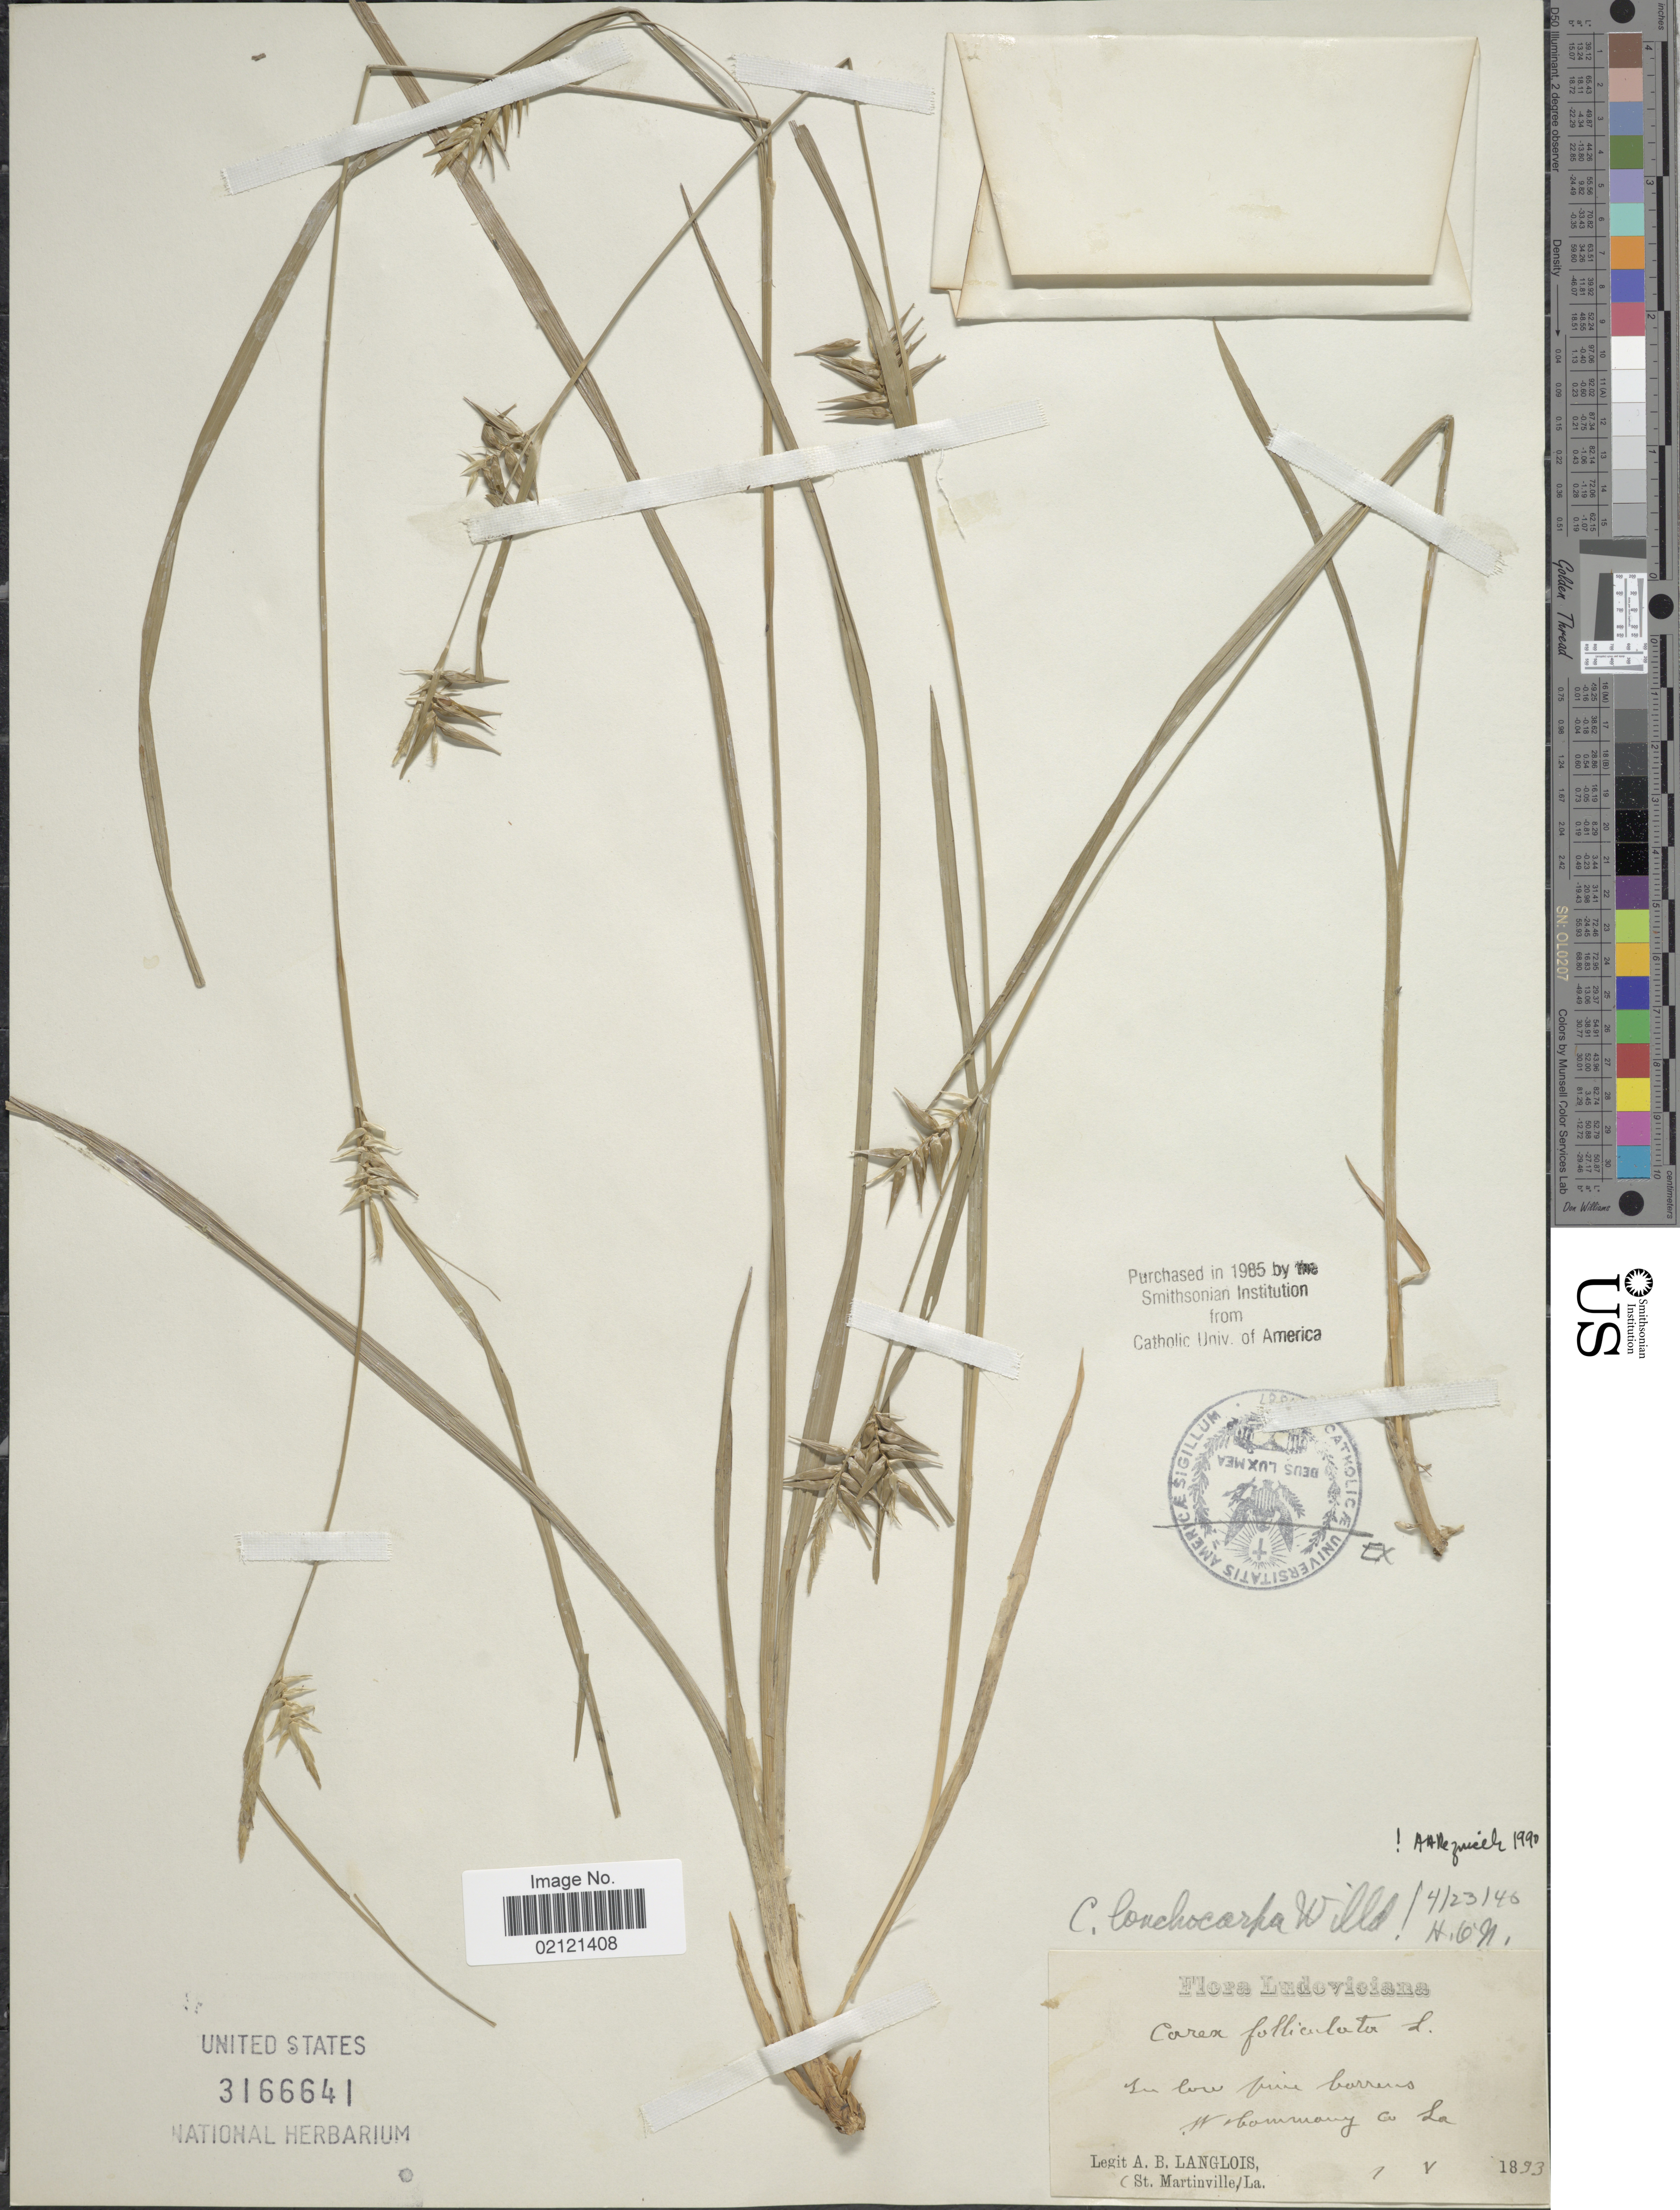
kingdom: Plantae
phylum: Tracheophyta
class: Liliopsida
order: Poales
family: Cyperaceae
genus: Carex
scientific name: Carex lonchocarpa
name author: Willd. ex Spreng.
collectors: A. Langlois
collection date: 1893-05-01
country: United States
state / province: Louisiana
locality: In low pine barrens, W Tammany Co.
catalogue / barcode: US 3166641